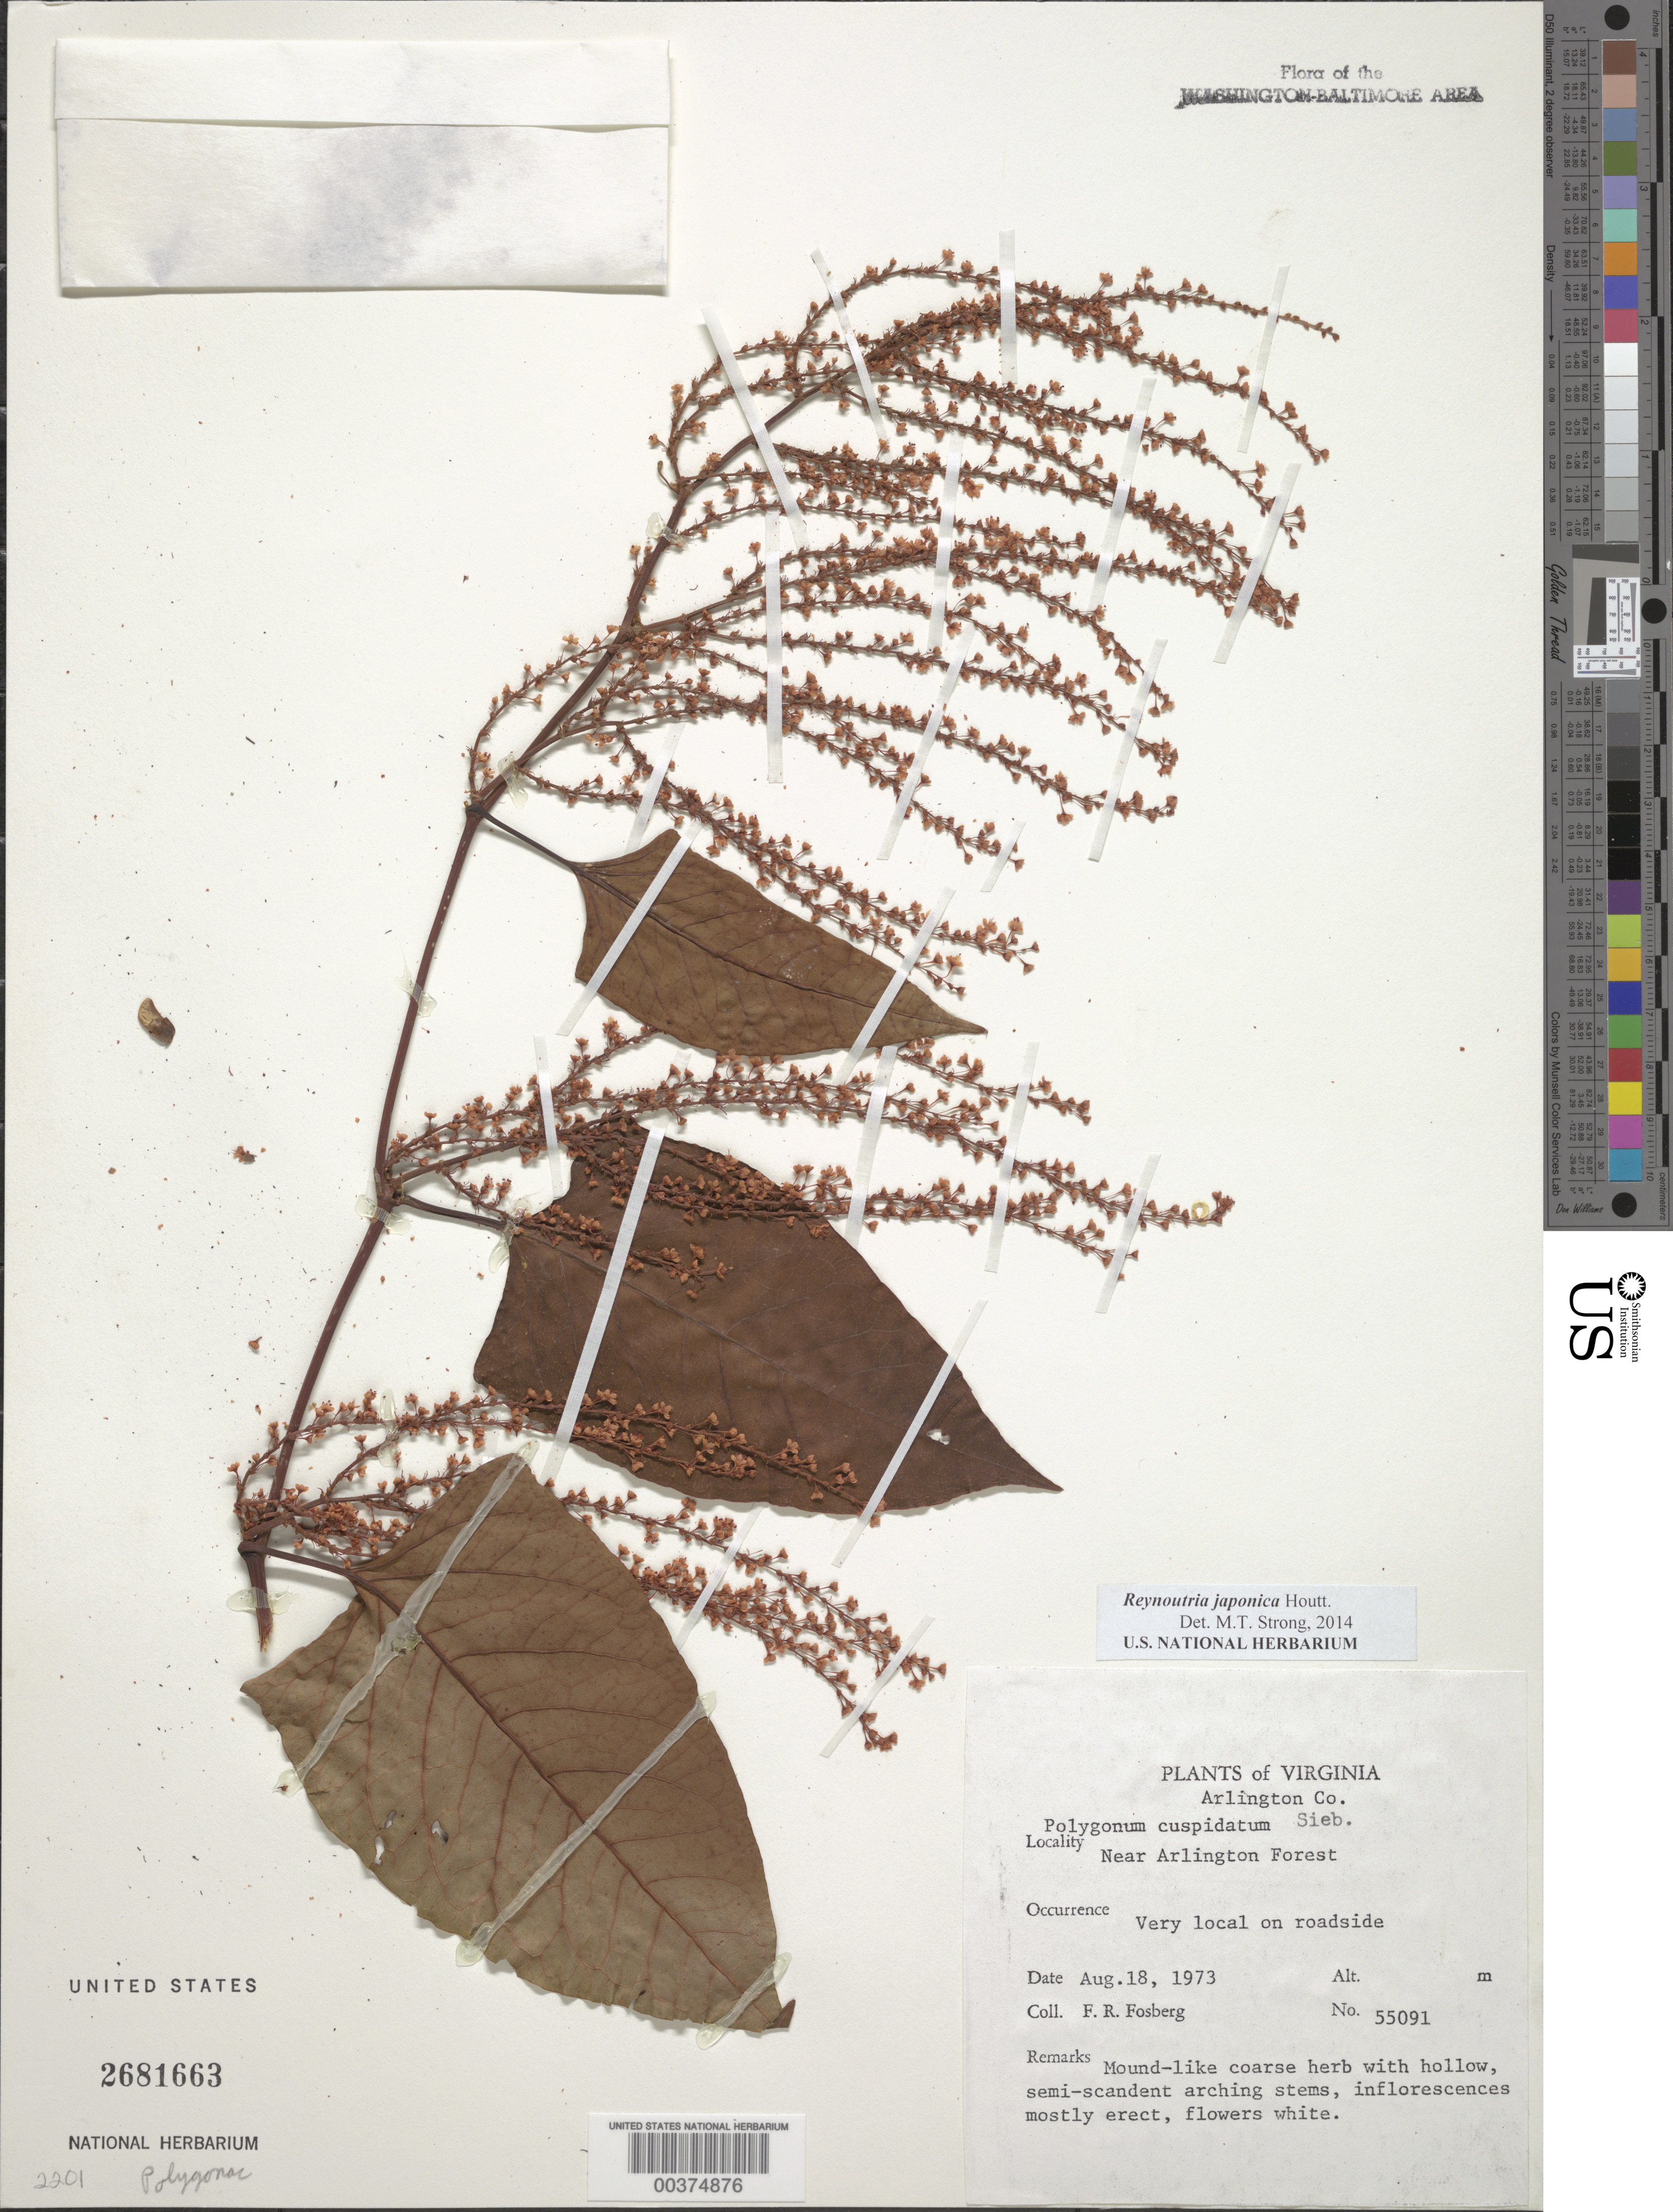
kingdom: Plantae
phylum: Tracheophyta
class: Magnoliopsida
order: Caryophyllales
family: Polygonaceae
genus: Reynoutria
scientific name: Reynoutria japonica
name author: Houtt.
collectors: F. R. Fosberg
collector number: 55091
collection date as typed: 18 Aug 1973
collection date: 1973-08-18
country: United States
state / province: Virginia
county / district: Arlington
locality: Arlington Forest vicinity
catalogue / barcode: US 2681663